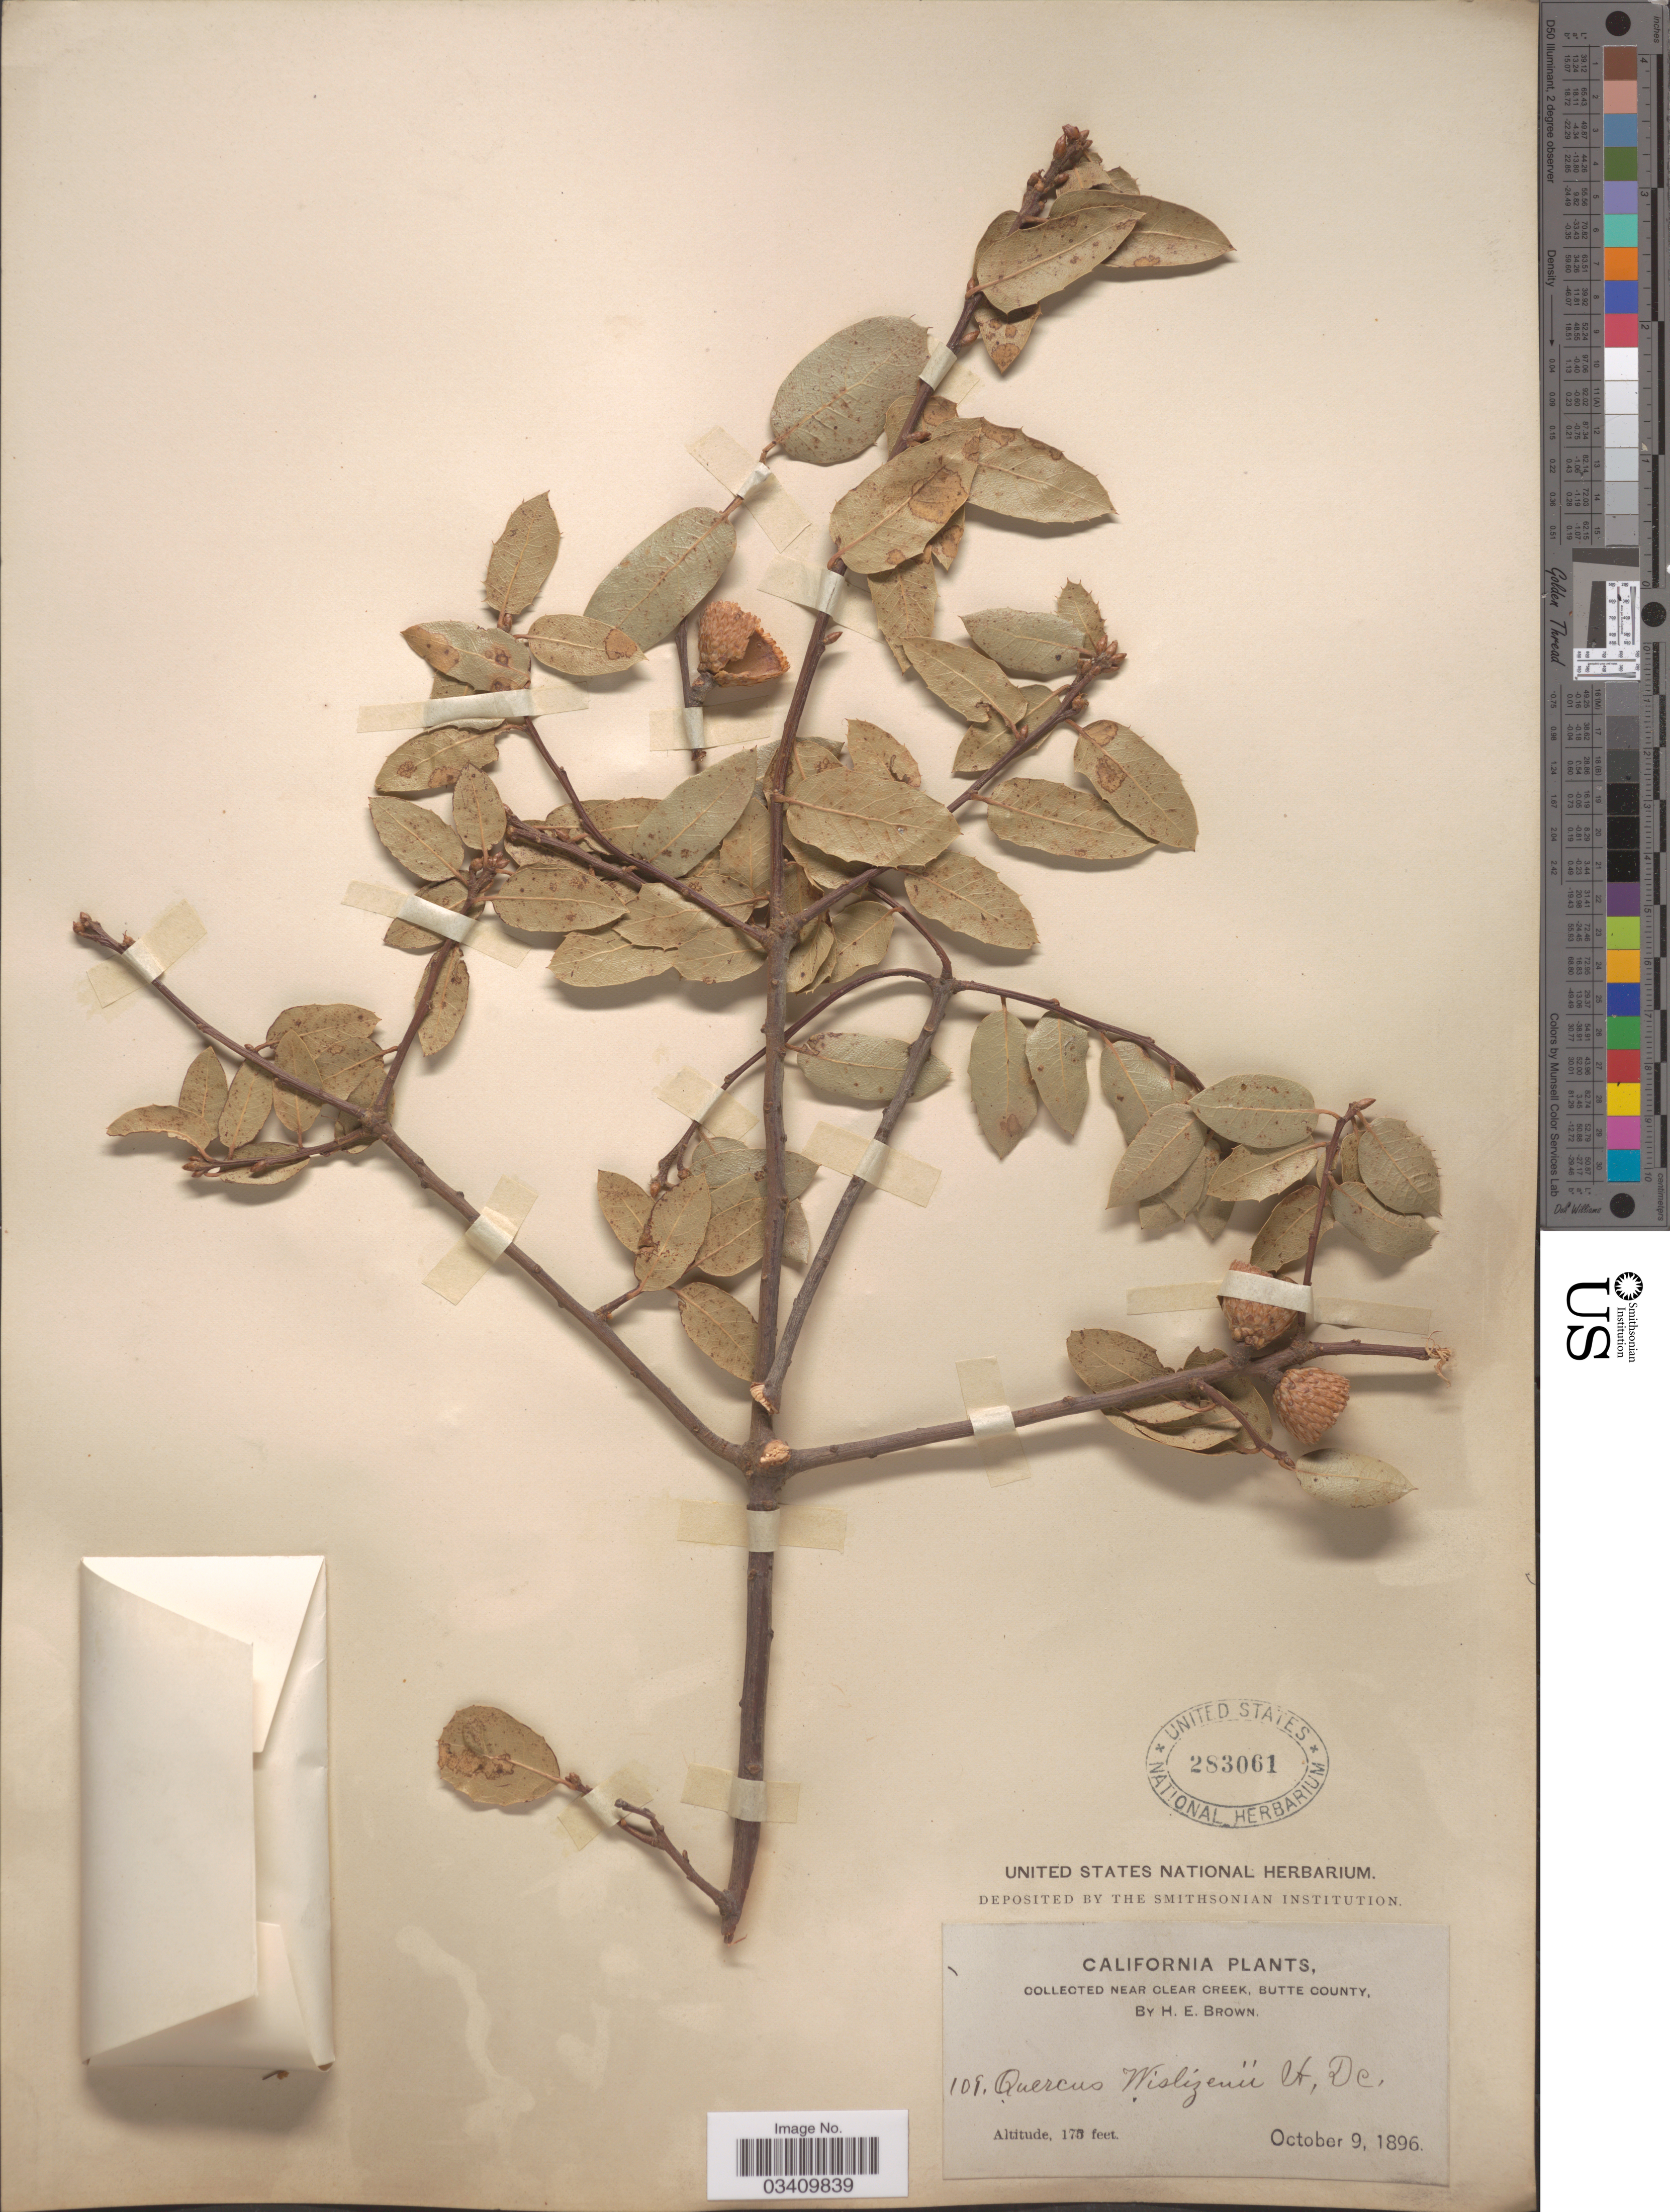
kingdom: Plantae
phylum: Tracheophyta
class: Magnoliopsida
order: Fagales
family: Fagaceae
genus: Quercus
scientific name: Quercus wislizeni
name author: A. DC.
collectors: H. E. Brown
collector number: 109*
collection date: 1896-10-09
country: United States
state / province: California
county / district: Butte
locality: Near Clear Creek, Butte County.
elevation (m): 53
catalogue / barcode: US 283061